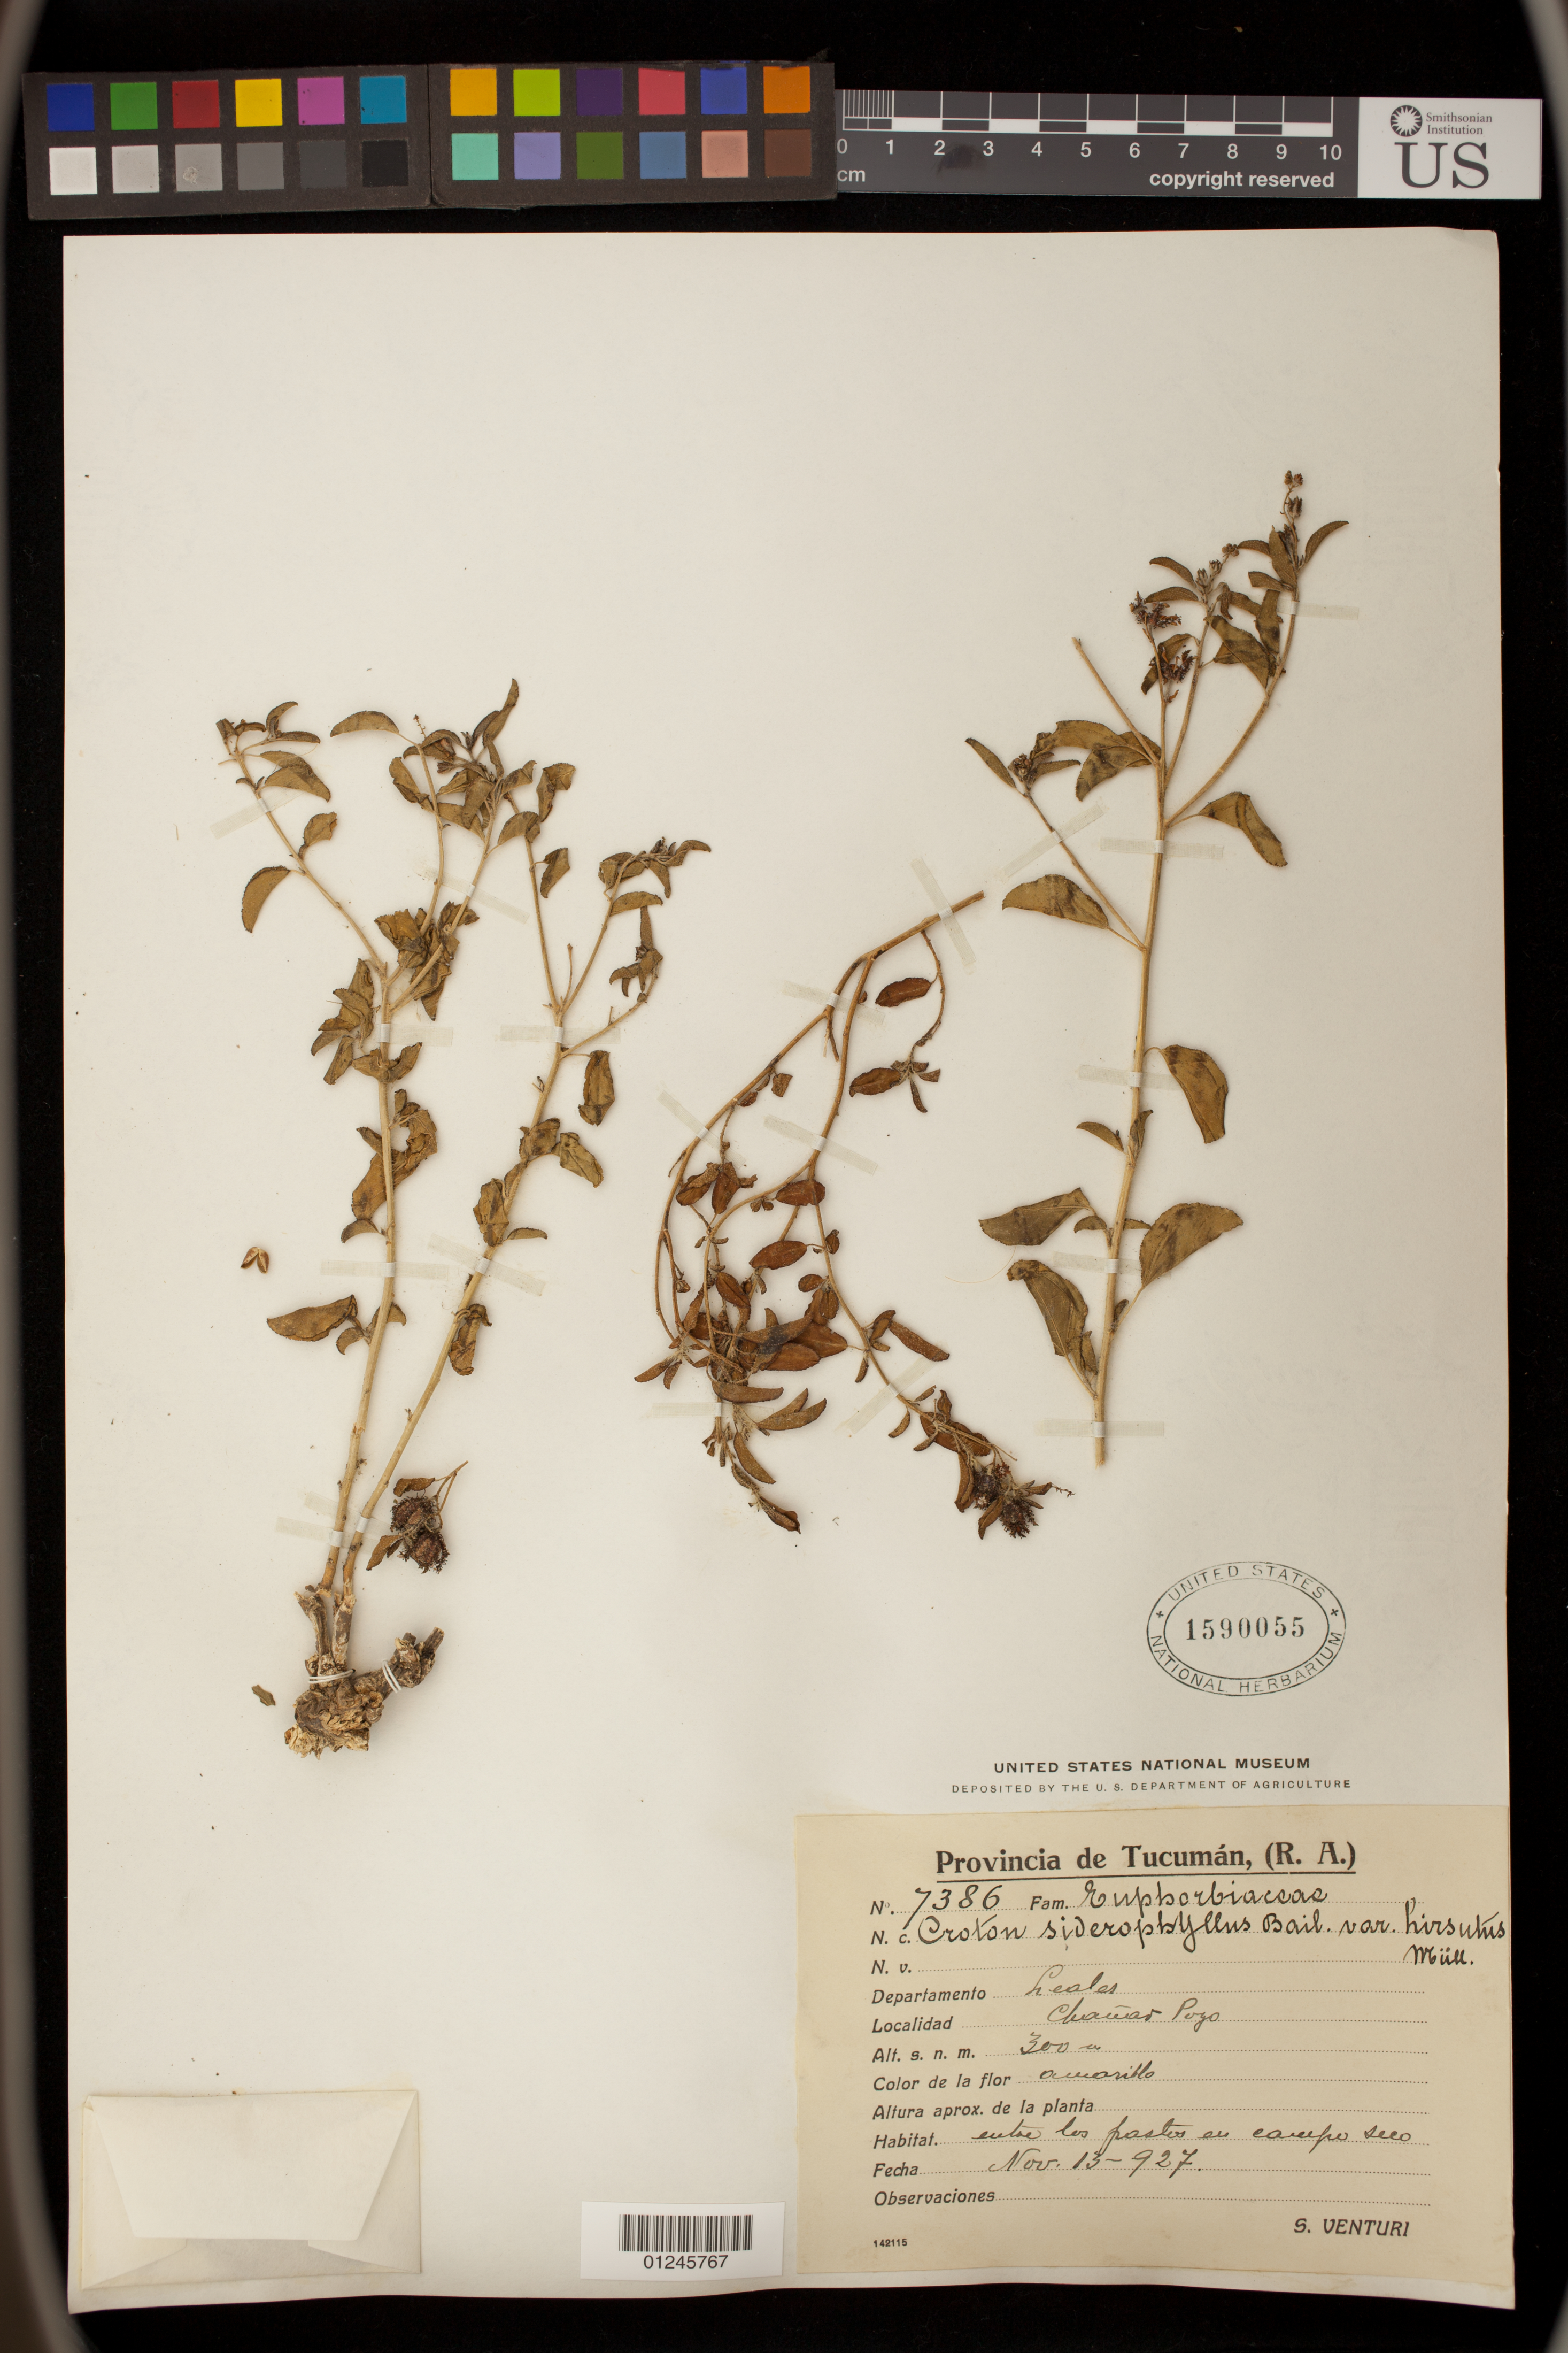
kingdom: Plantae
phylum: Tracheophyta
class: Magnoliopsida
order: Malpighiales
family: Euphorbiaceae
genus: Croton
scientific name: Croton siderophyllus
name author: Müll. Arg.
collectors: S. Venturi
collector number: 7386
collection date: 1927-11-13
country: Argentina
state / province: Tucumán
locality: Departmento Leales.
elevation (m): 300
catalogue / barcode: US 1590055